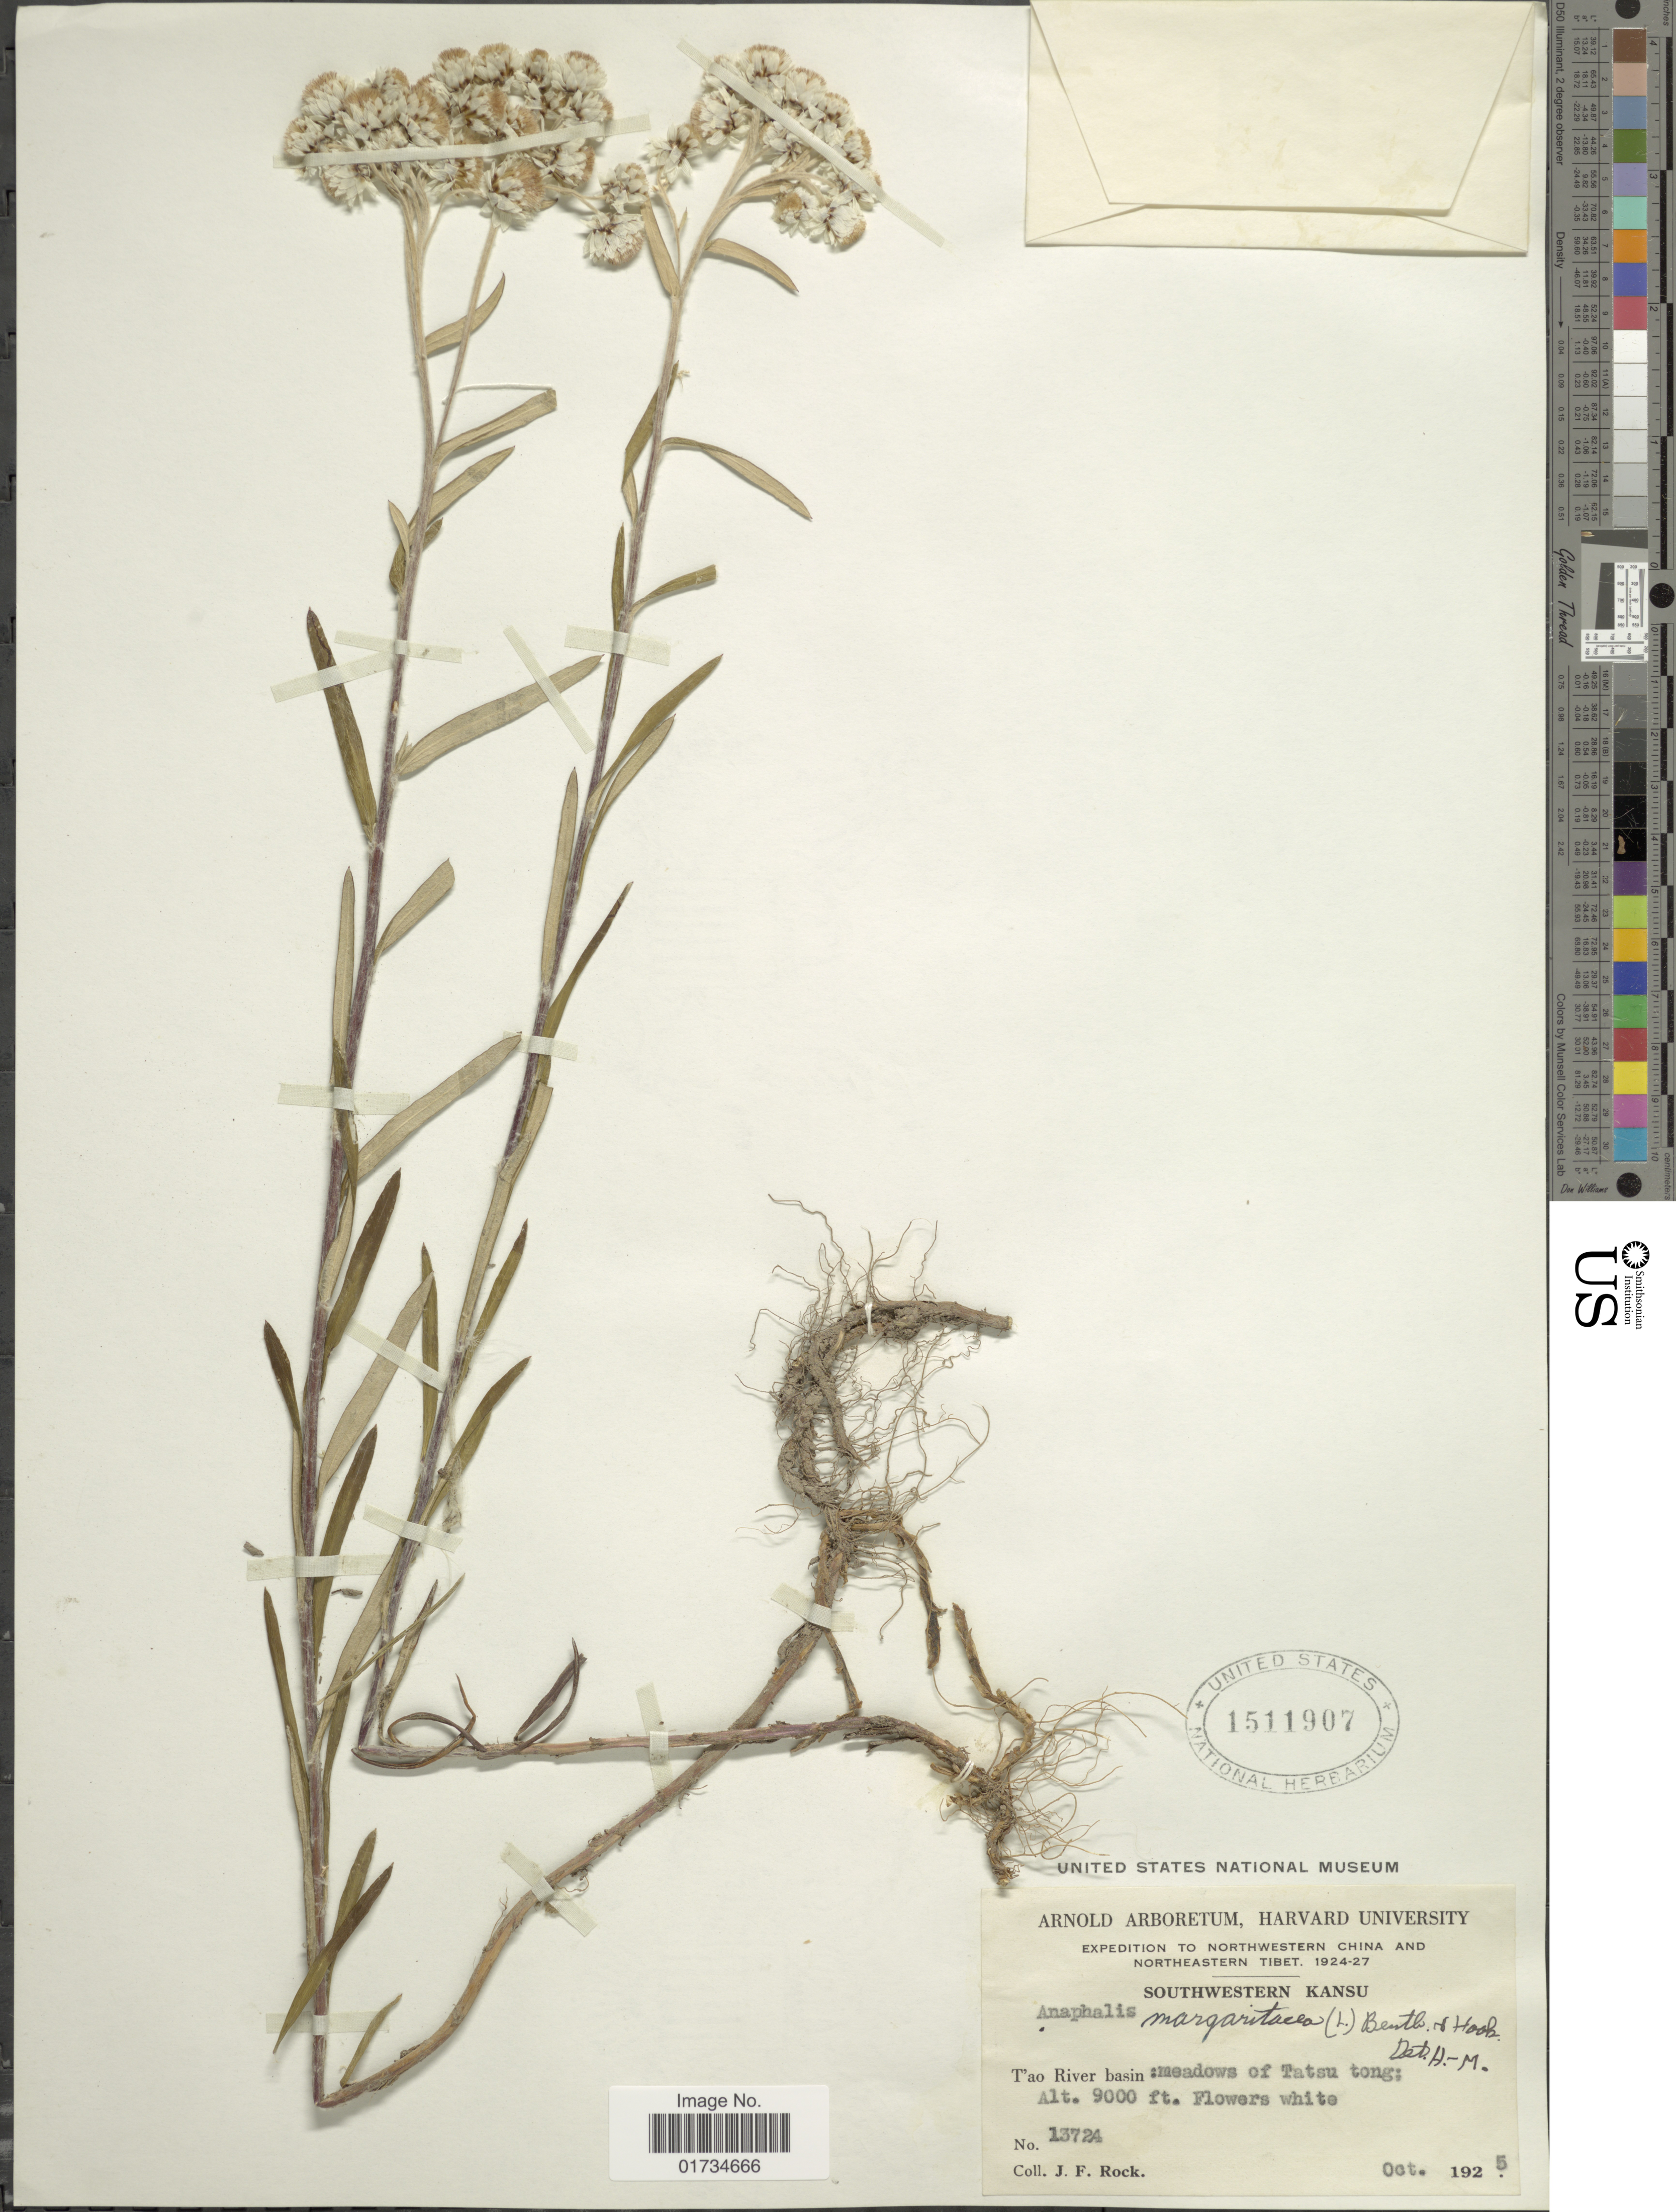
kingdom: Plantae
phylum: Tracheophyta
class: Magnoliopsida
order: Asterales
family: Asteraceae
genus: Anaphalis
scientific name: Anaphalis margaritacea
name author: (L.) Benth. & Hook. f.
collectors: J. Rock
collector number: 13724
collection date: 1925-10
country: China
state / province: Gansu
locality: Southwestern Kansu. T'ao River basin: meadows of Tatsu tong.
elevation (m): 2743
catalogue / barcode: US 1511907